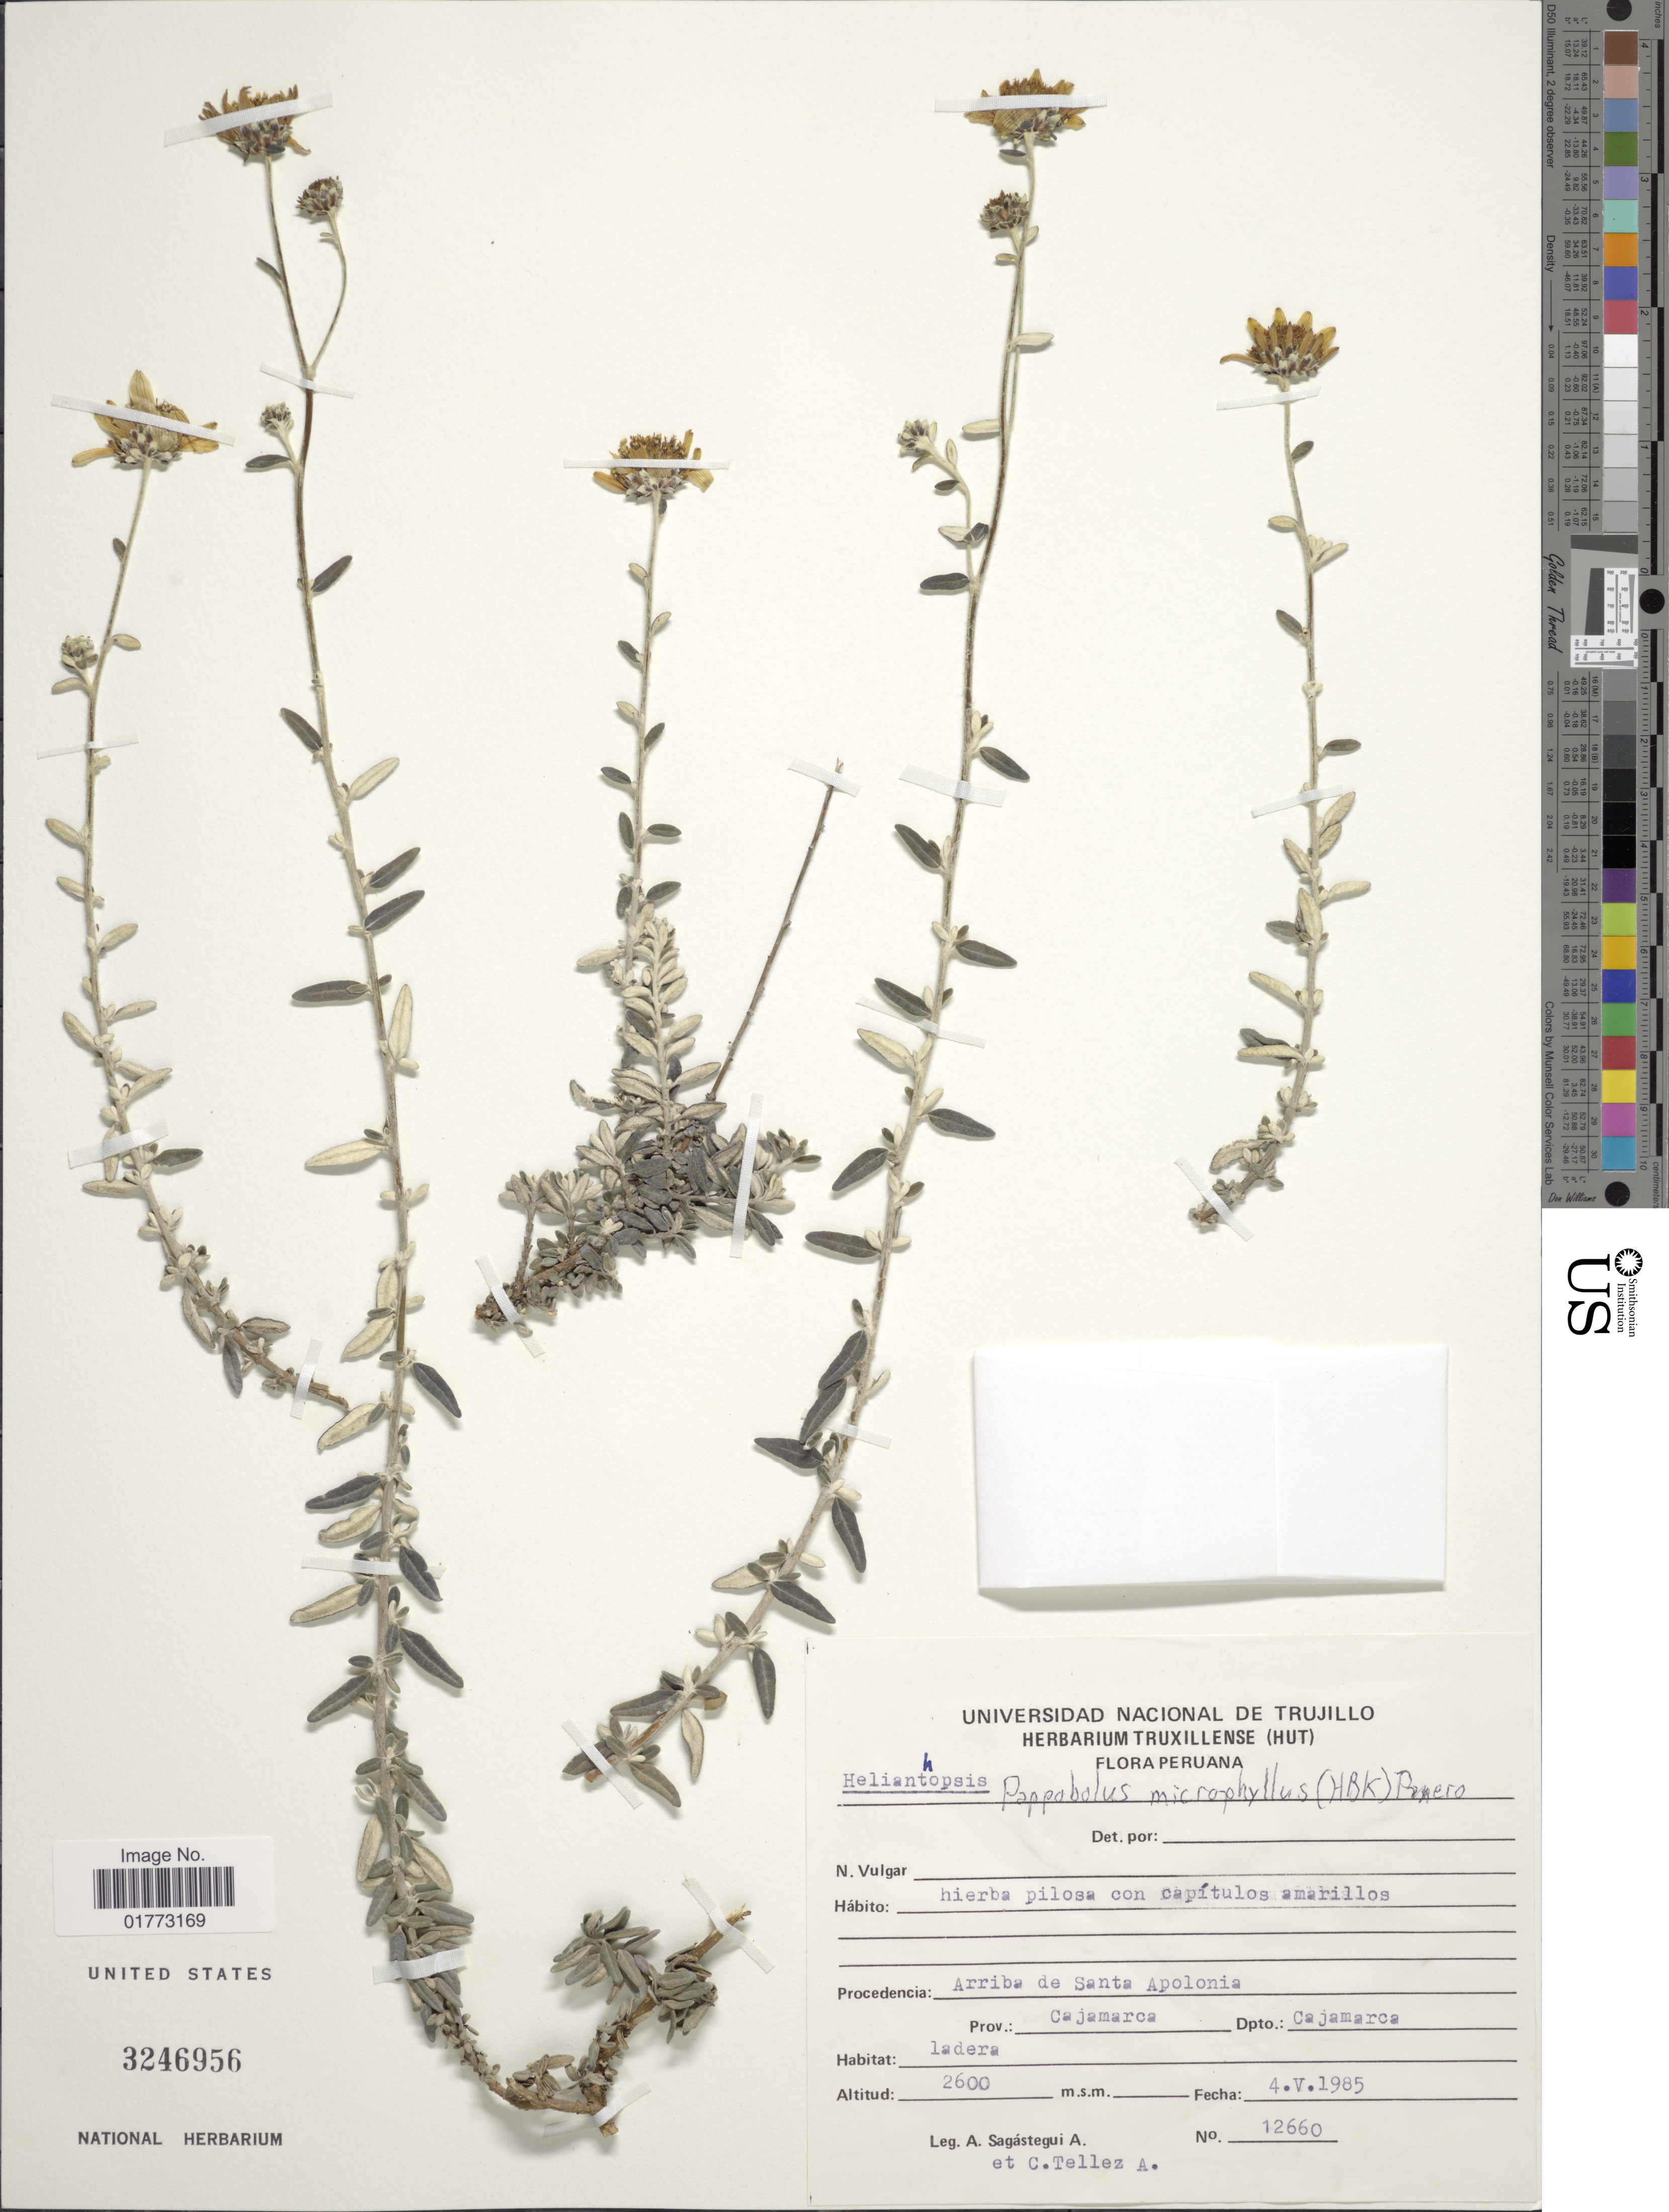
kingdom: Plantae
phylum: Tracheophyta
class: Magnoliopsida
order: Asterales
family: Asteraceae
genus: Pappobolus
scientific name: Pappobolus microphyllus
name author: (Kunth) Panero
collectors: A. Sagástegui A. & C. Tellez-A.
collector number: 12660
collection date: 1985-05-04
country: Peru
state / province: Cajamarca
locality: Procedencia: Arriba de Santa Apolonia, Depto. Cajamarca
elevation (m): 2600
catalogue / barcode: US 3246956